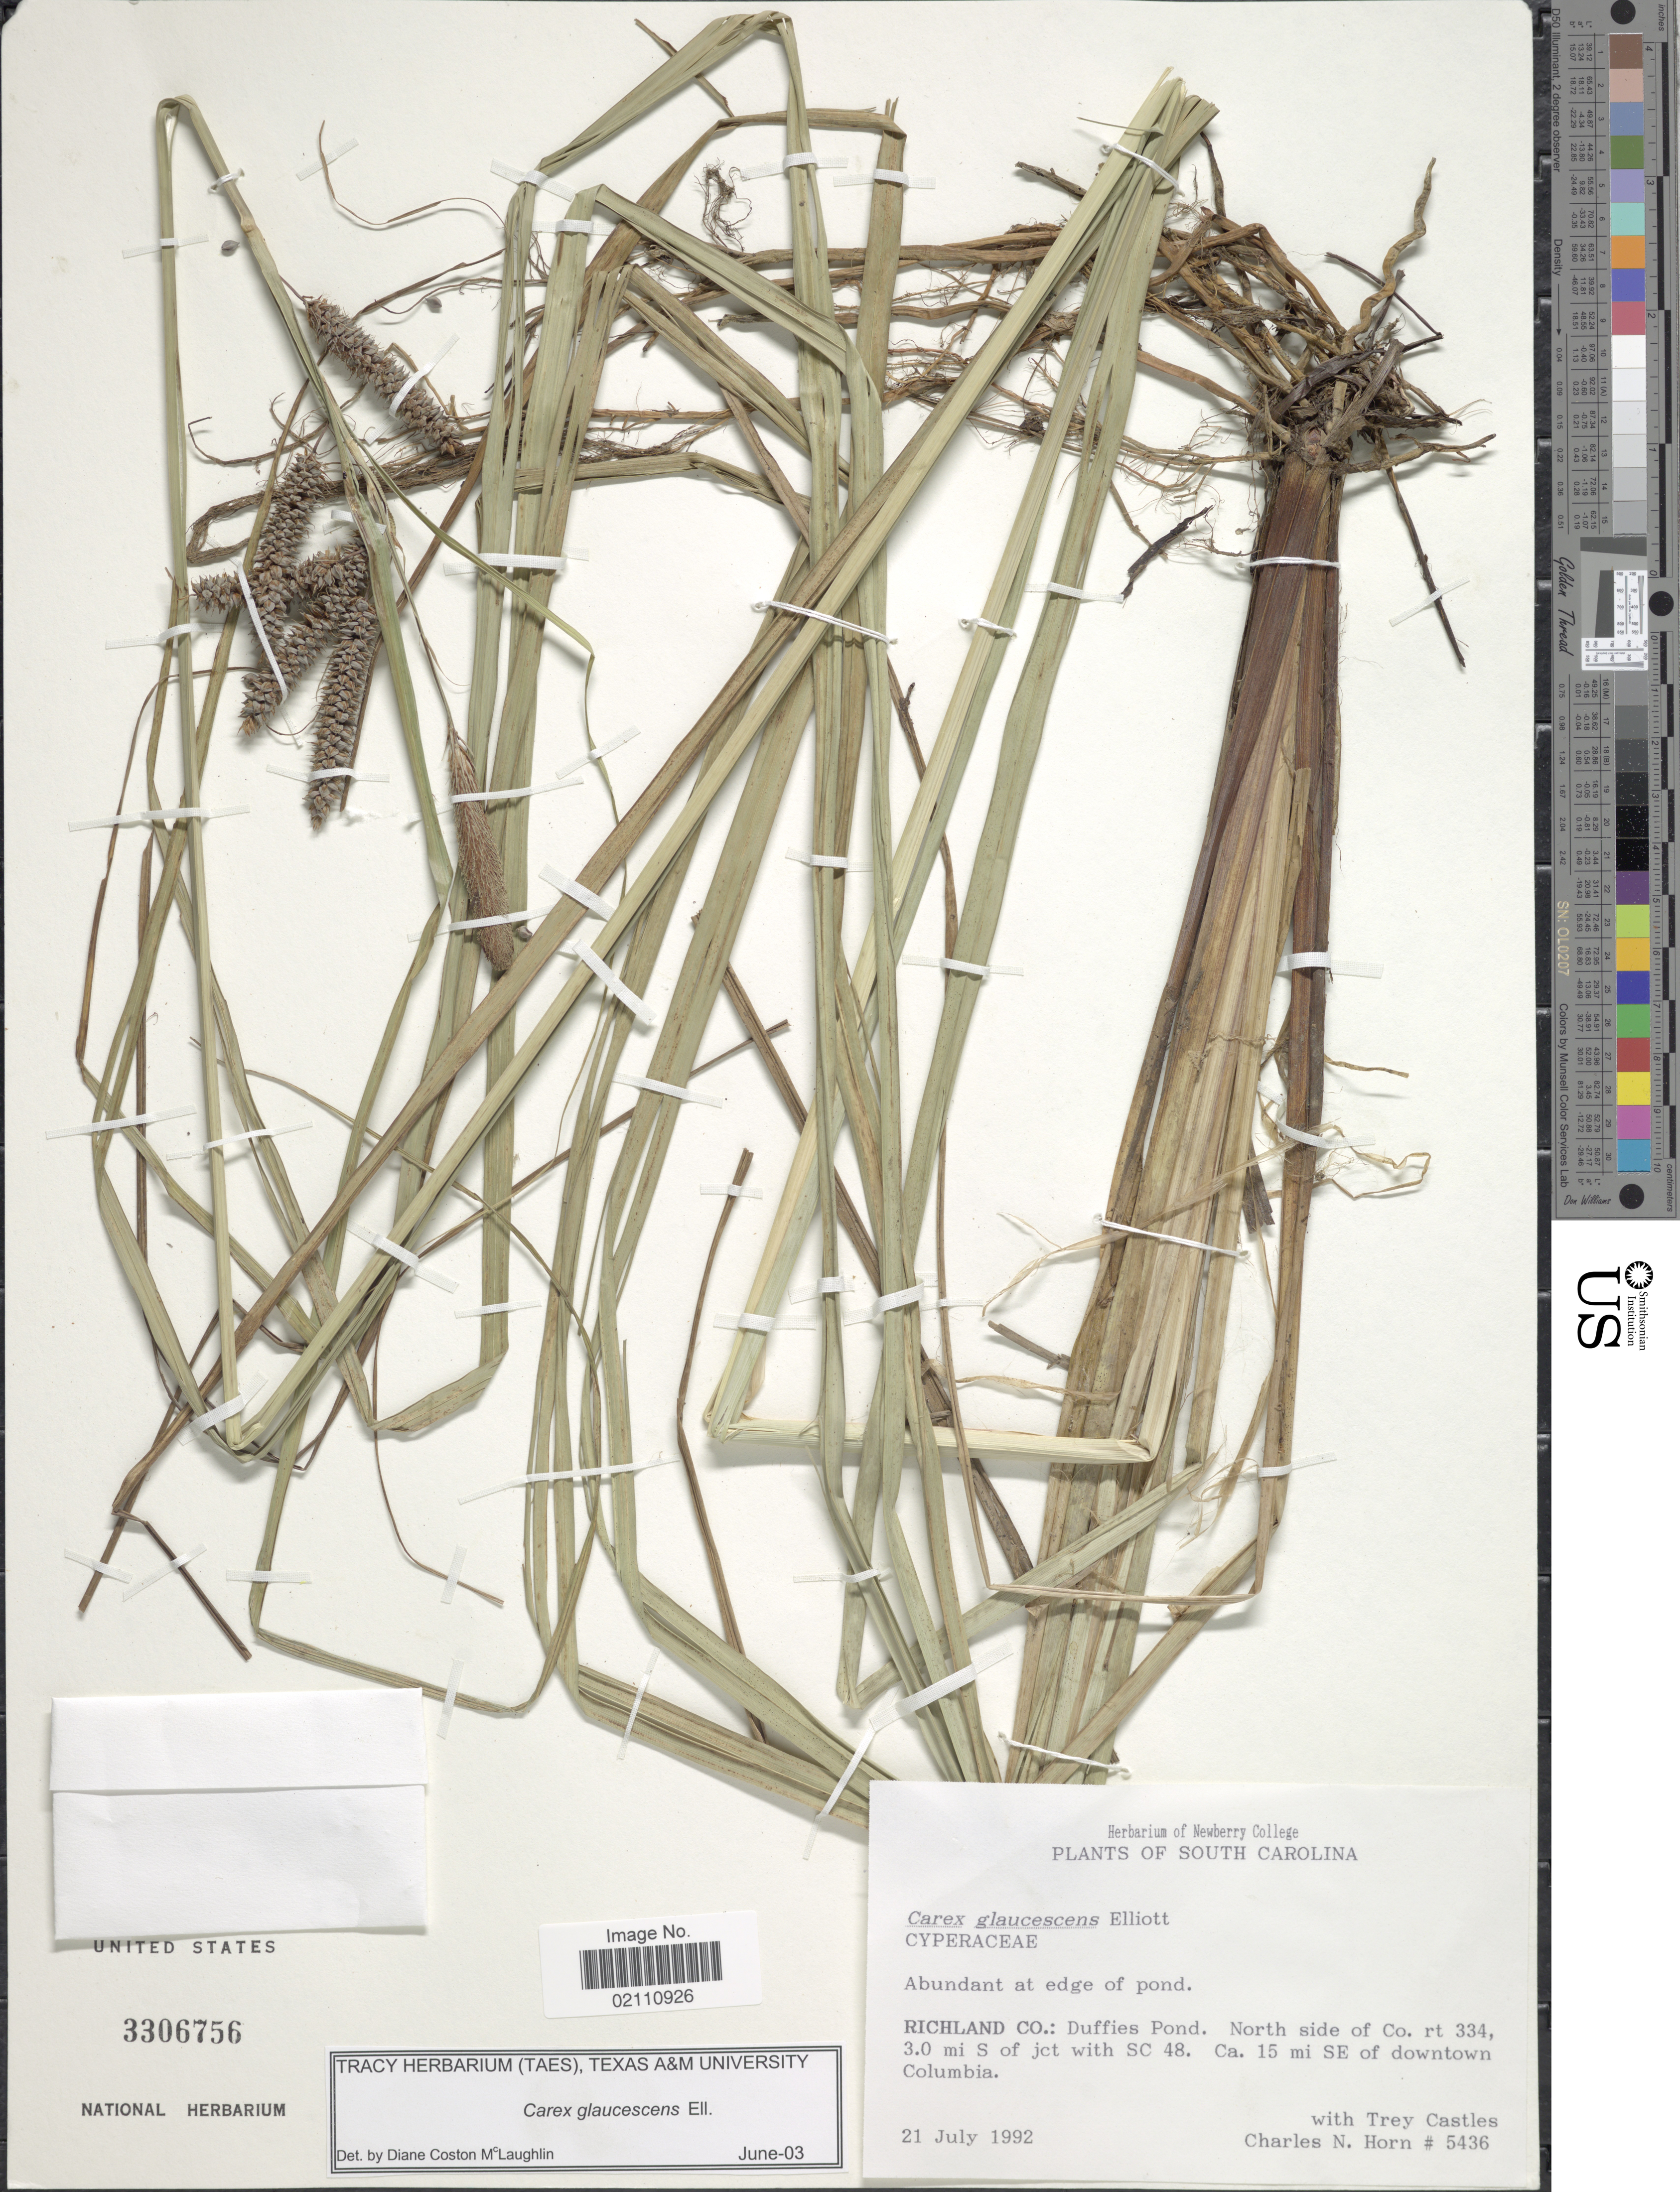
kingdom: Plantae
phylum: Tracheophyta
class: Liliopsida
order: Poales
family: Cyperaceae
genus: Carex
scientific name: Carex glaucescens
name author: Elliott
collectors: C. N. Horn & T. Castles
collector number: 5436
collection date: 1992-07-21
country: United States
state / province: South Carolina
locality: Richland Co.: Duffies Pond, North side of Co. rt 334, 3.0 mi S of jct with SC 48, 15 mi SE of downtown Columbia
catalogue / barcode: US 3306756